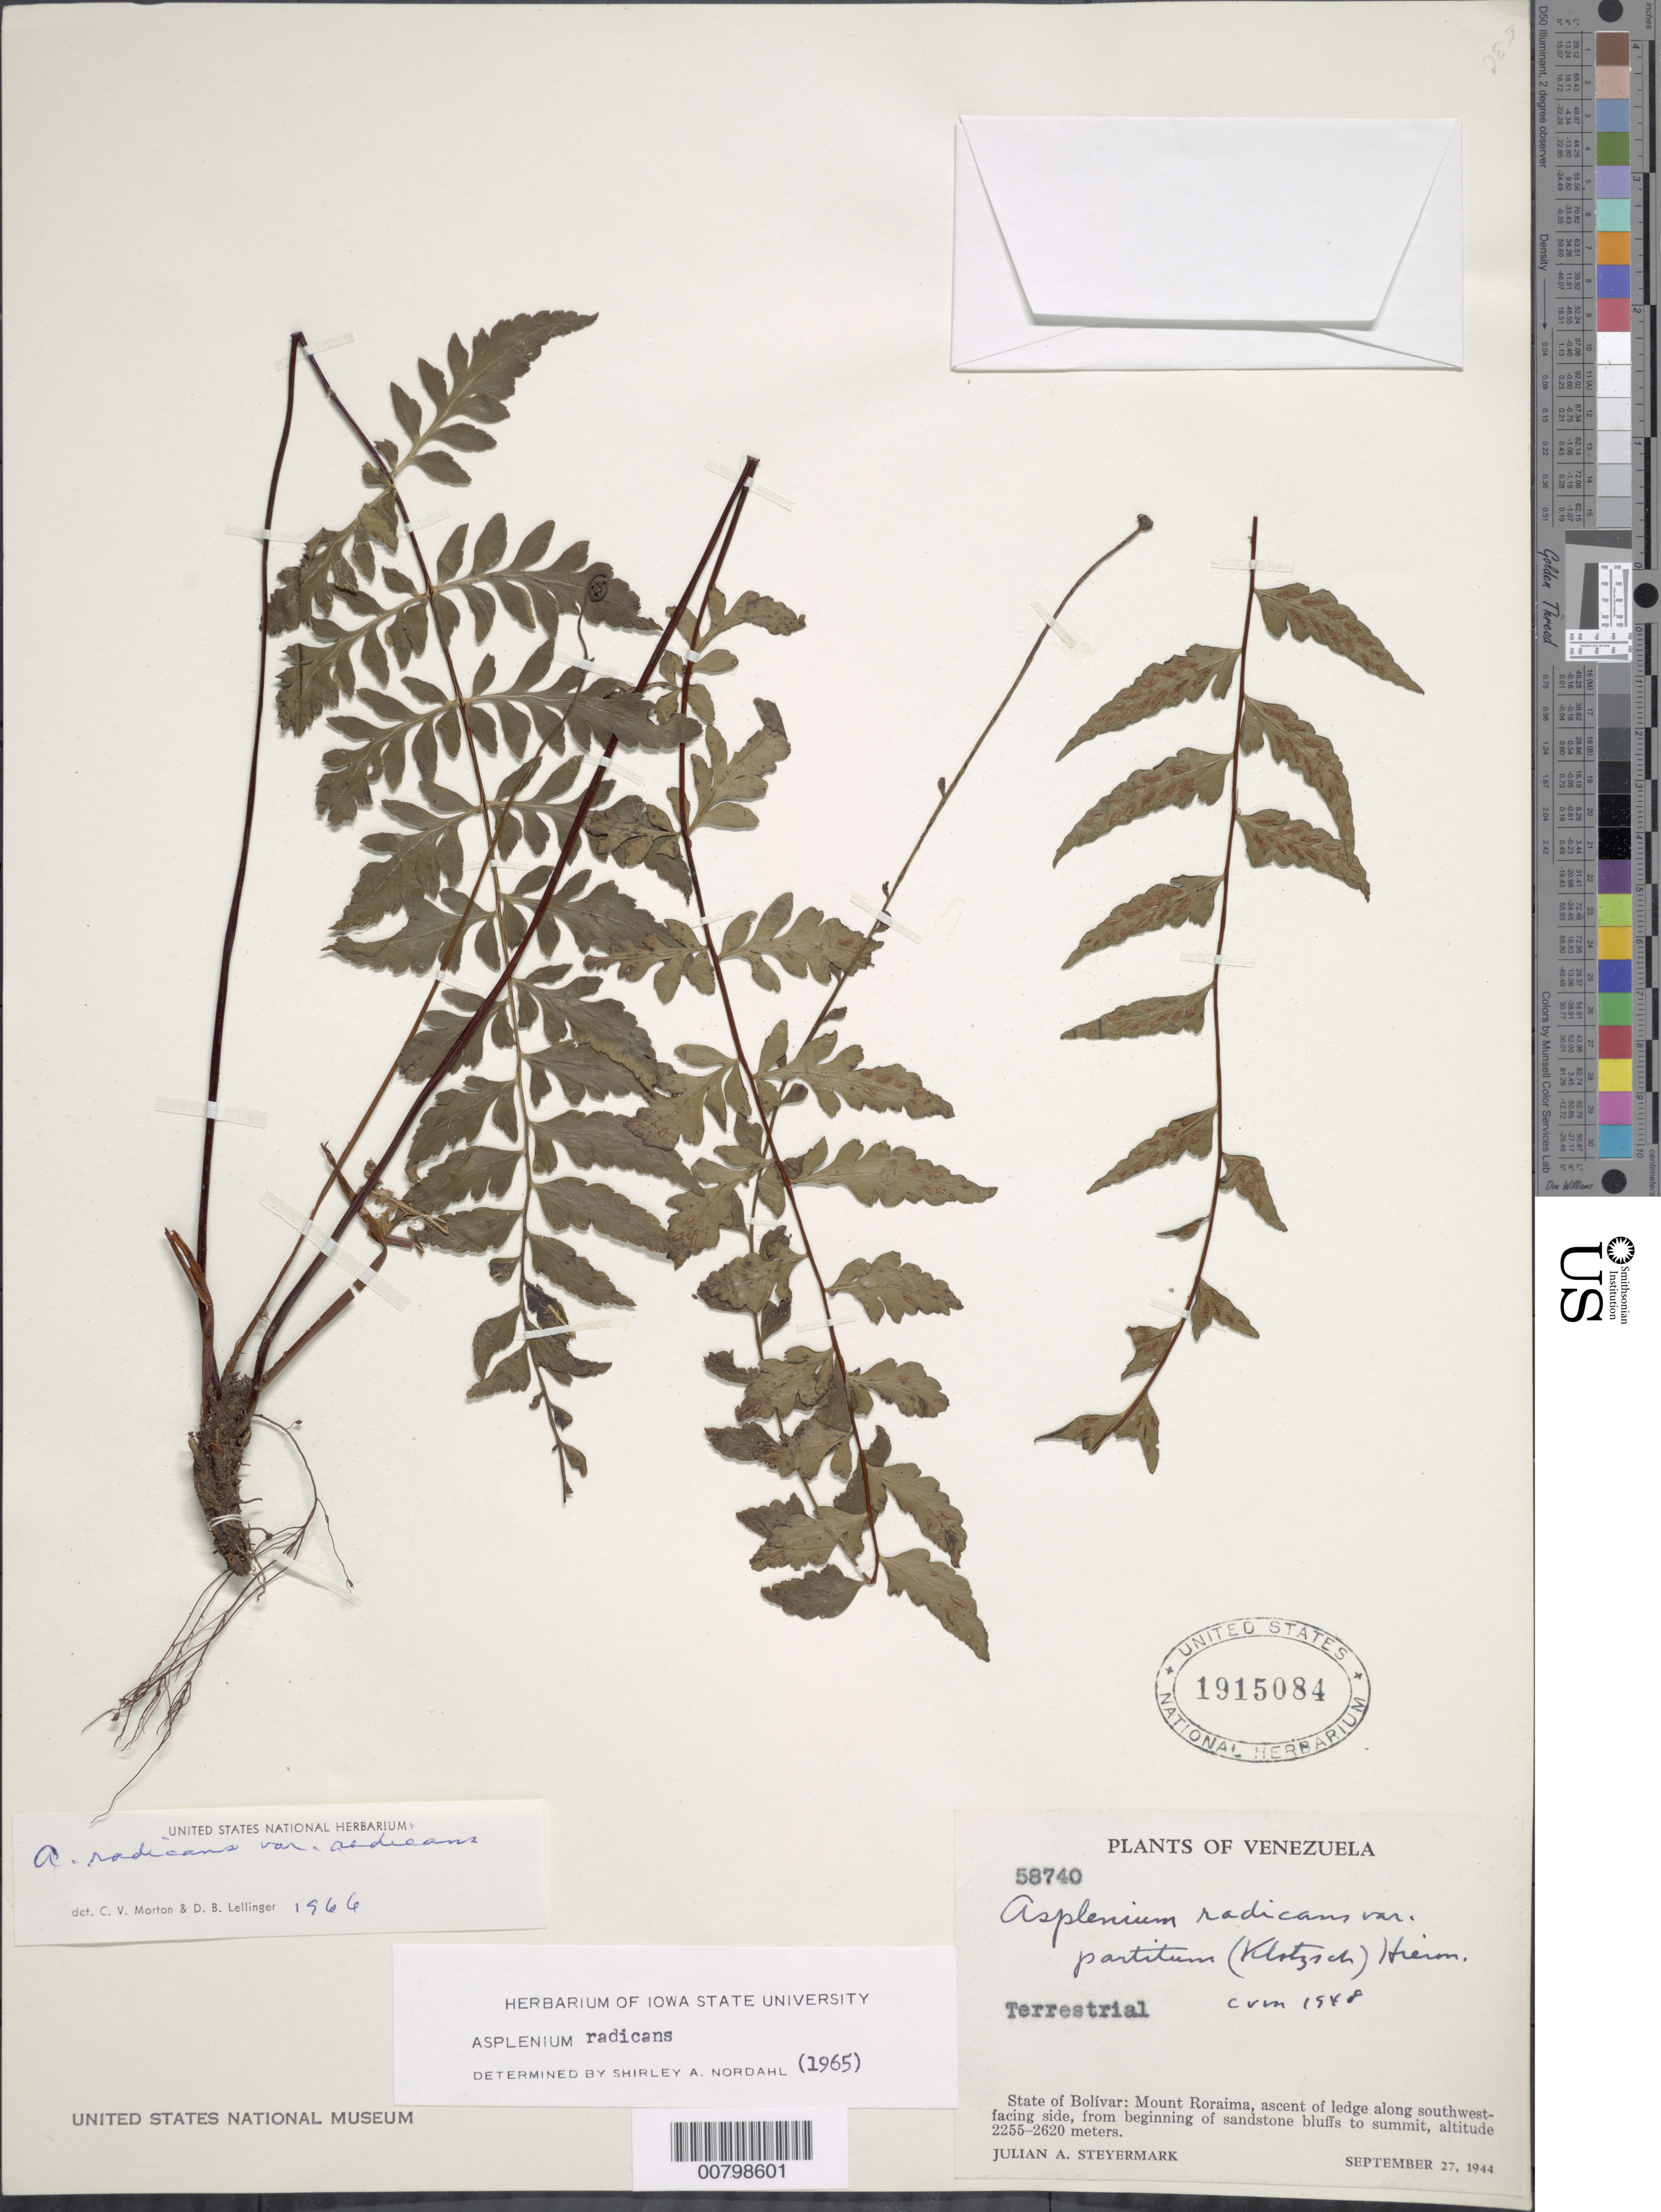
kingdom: Plantae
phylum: Tracheophyta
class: Polypodiopsida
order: Polypodiales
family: Aspleniaceae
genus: Asplenium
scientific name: Asplenium radicans var. radicans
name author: L.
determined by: Morton, C. V.; Lellinger, D. B.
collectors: J. Steyermark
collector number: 58740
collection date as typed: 27-Sep-44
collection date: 1944-09-27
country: Venezuela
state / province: Bolívar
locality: Mt. Roraima, SW side to summit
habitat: Ascent of ledge, from beginning of sandstone bluffs to summit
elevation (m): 2255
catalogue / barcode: US 1915084